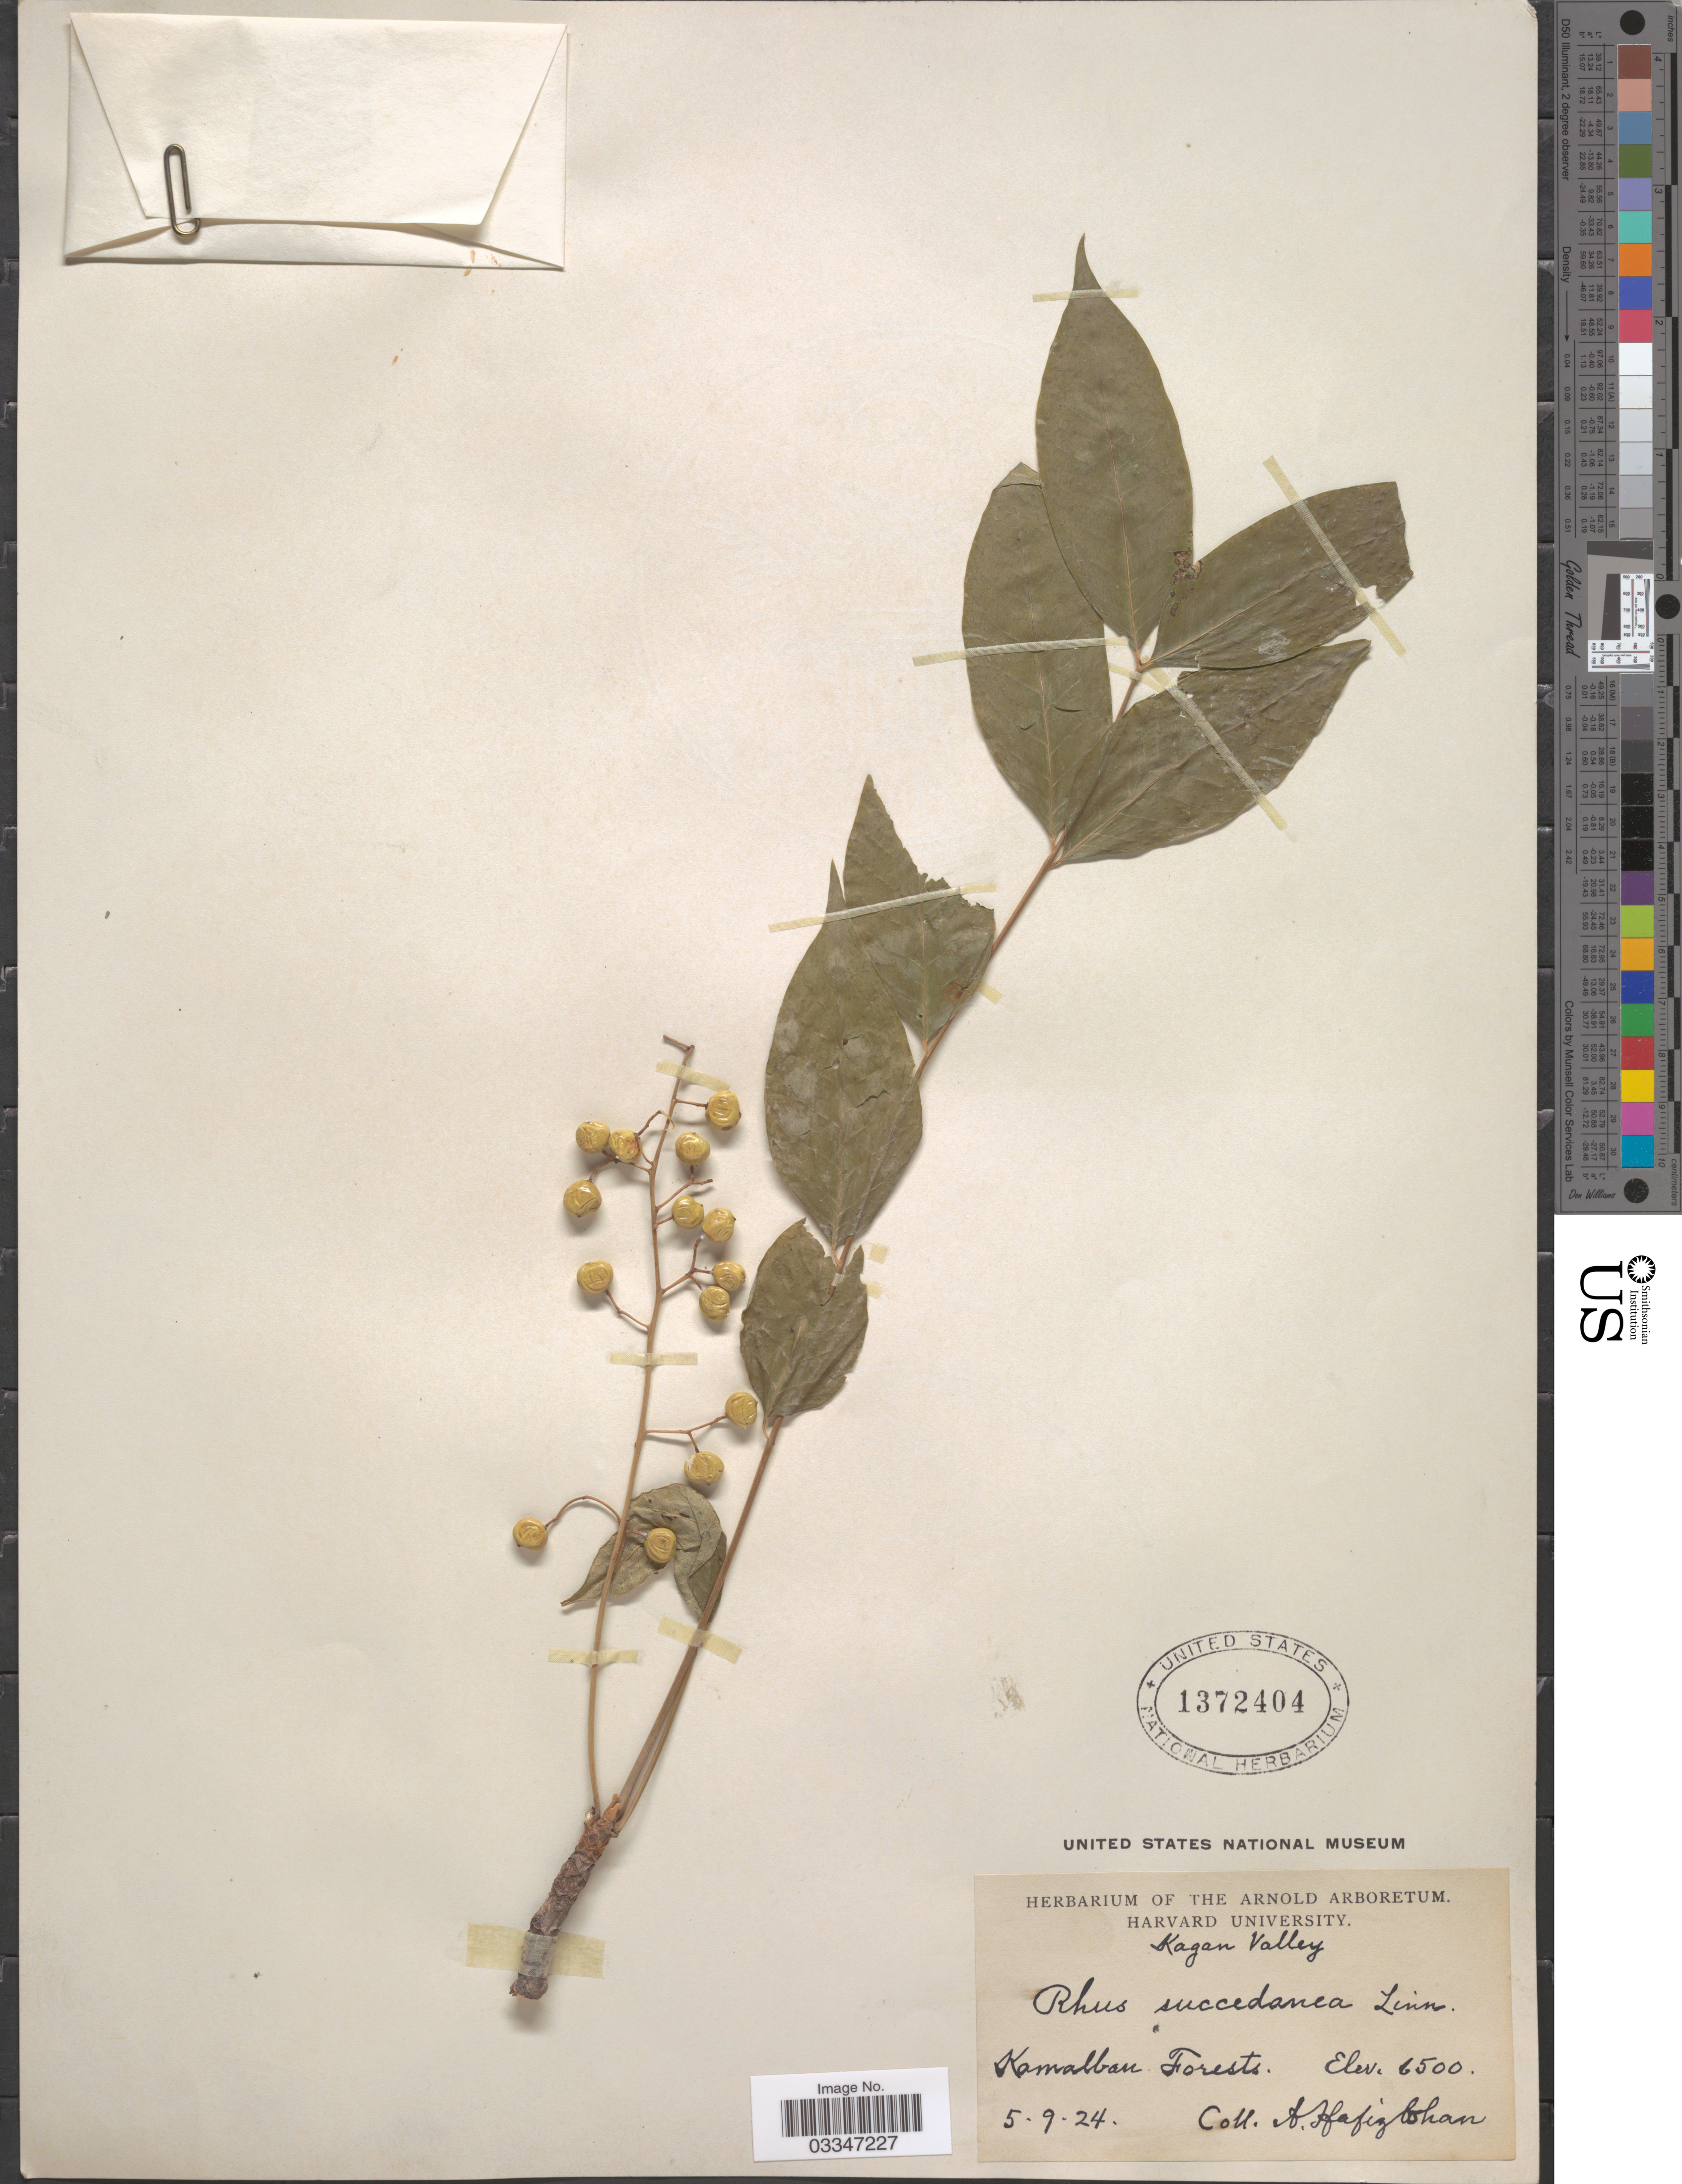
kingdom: Plantae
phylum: Tracheophyta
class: Magnoliopsida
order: Sapindales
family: Anacardiaceae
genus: Rhus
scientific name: Rhus succedanea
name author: L.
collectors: A. Hafiz-Khan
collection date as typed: Transcribed d/m/y: 5/9/24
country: Pakistan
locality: Kagan Valley. Kamalban Forests.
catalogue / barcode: US 1372404